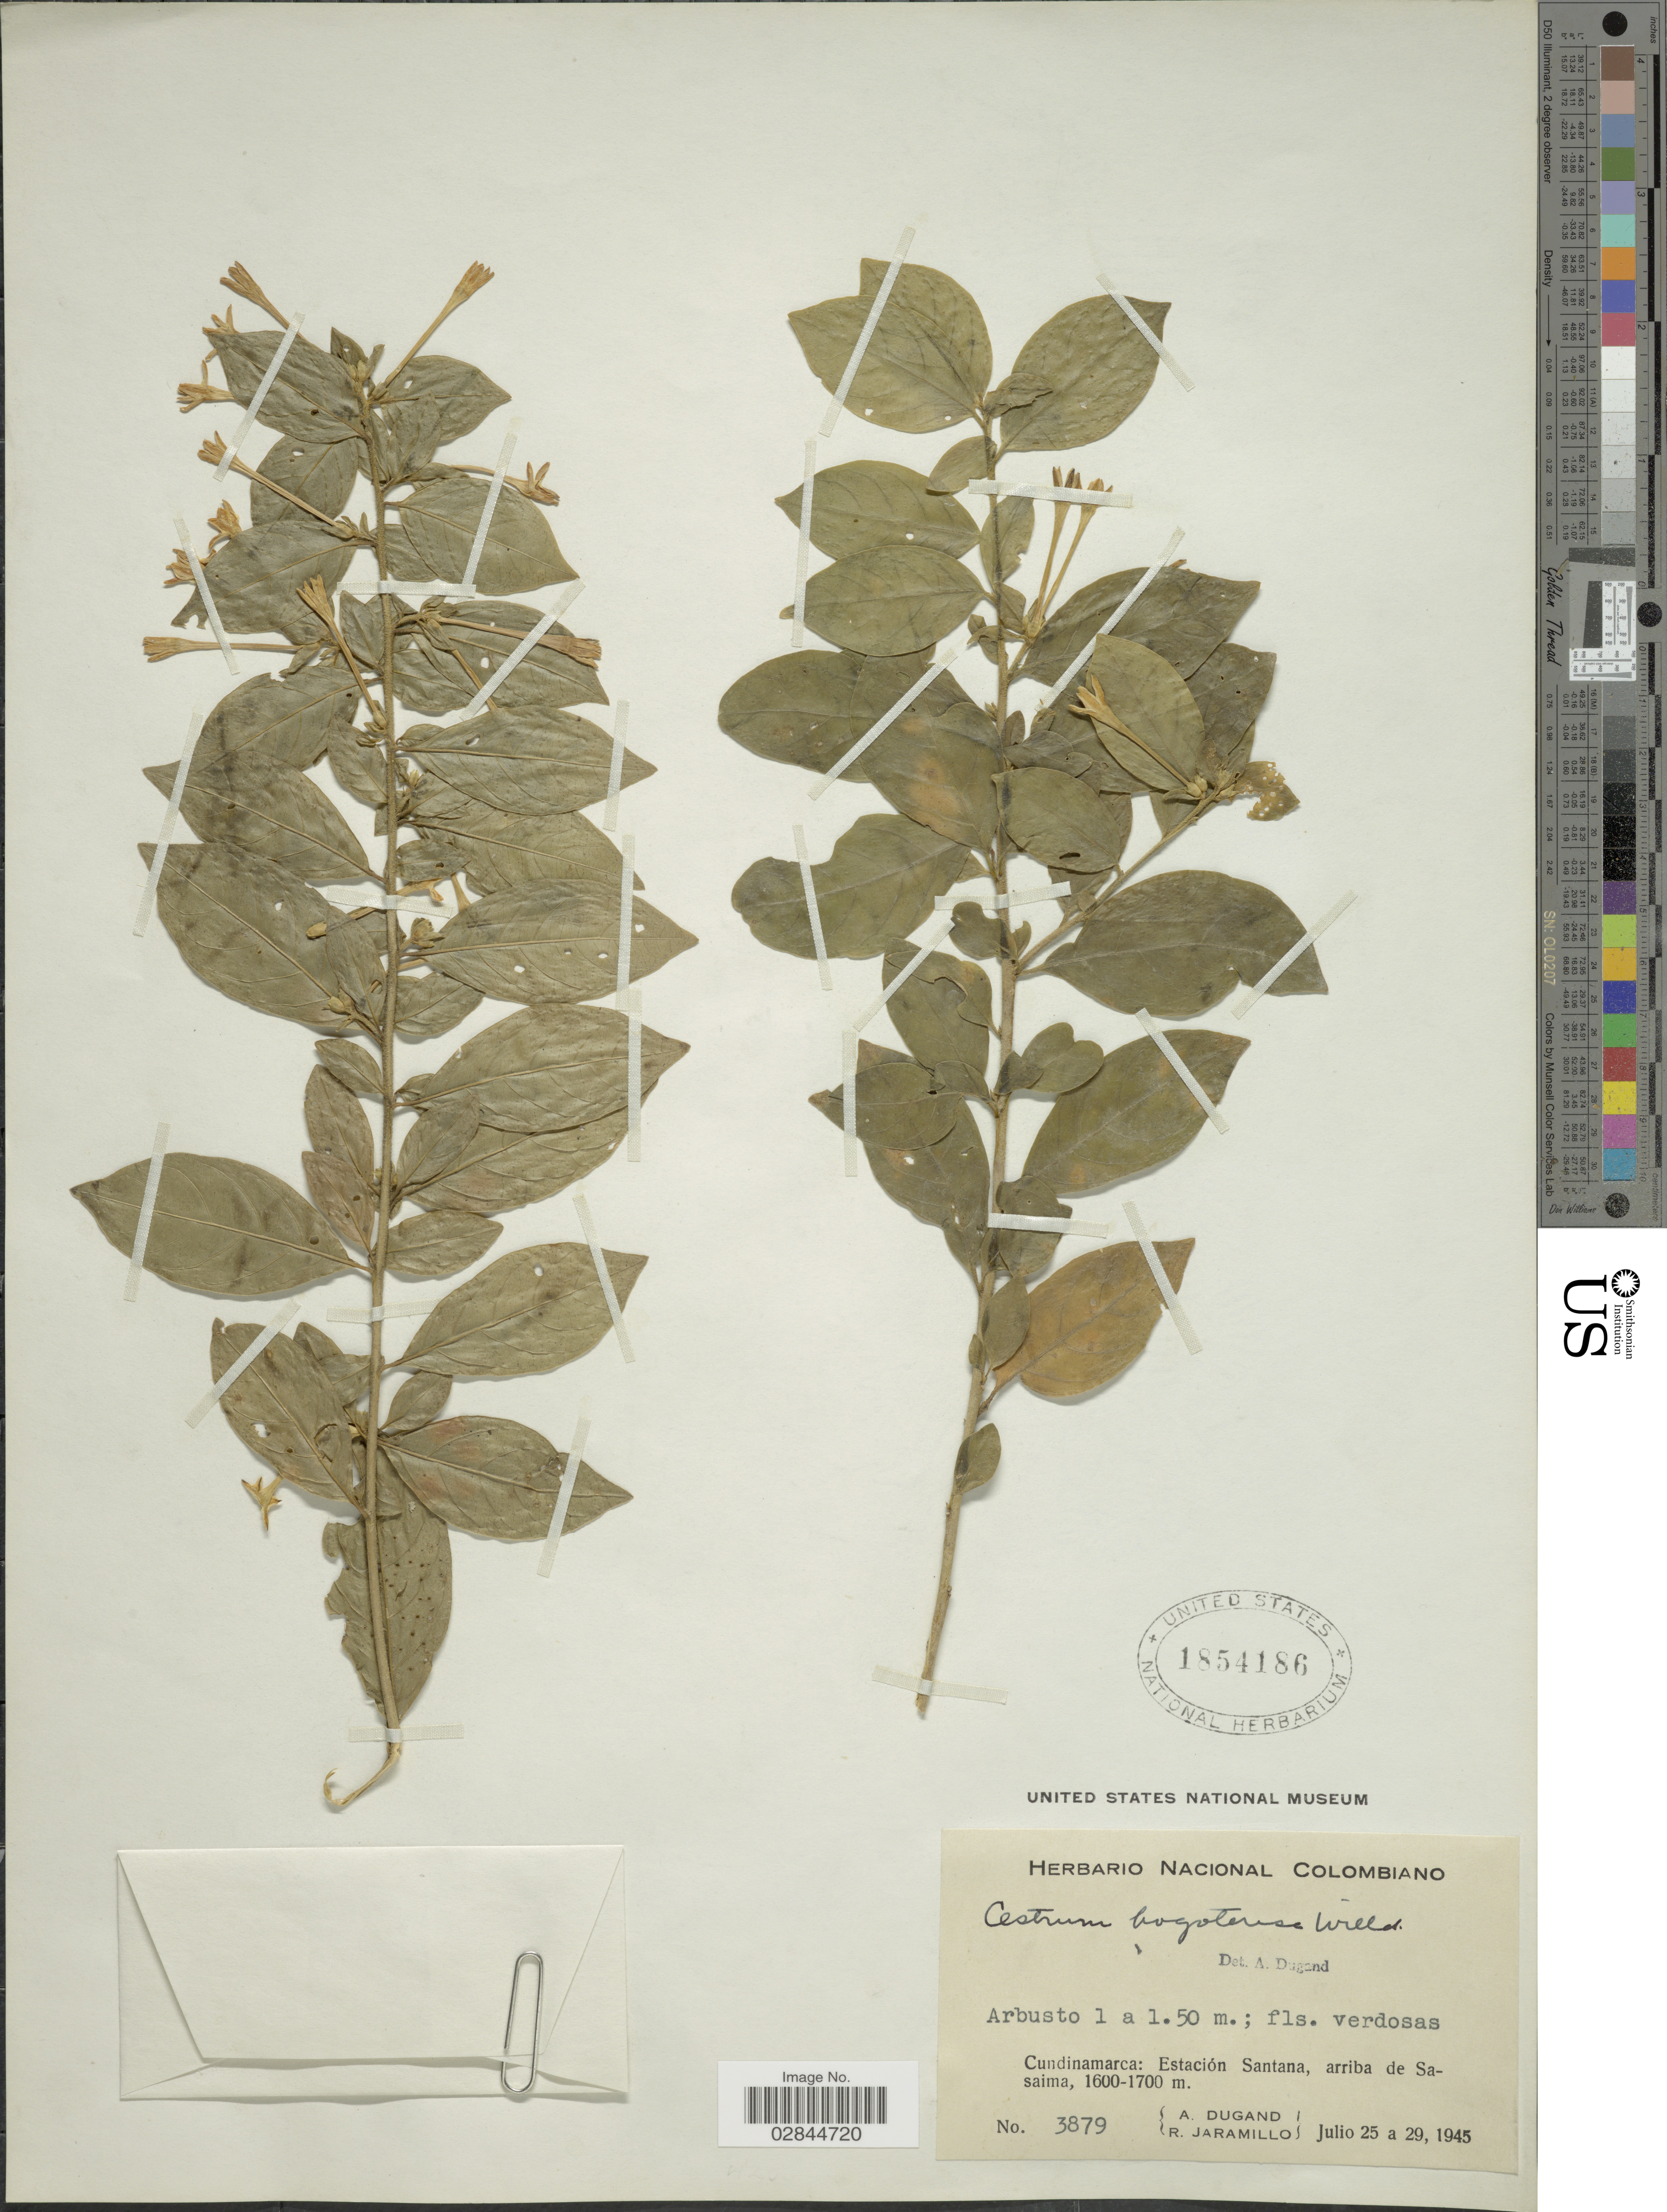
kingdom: Plantae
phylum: Tracheophyta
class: Magnoliopsida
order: Solanales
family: Solanaceae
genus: Cestrum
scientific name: Cestrum mariquitense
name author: Kunth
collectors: A. Dugand & R. Jaramillo M.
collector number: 3879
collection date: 1945-07-25/1945-07-29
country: Colombia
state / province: Cundinamarca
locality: Estación Santana, arriba de Sasaima.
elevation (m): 1600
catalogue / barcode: US 1854186